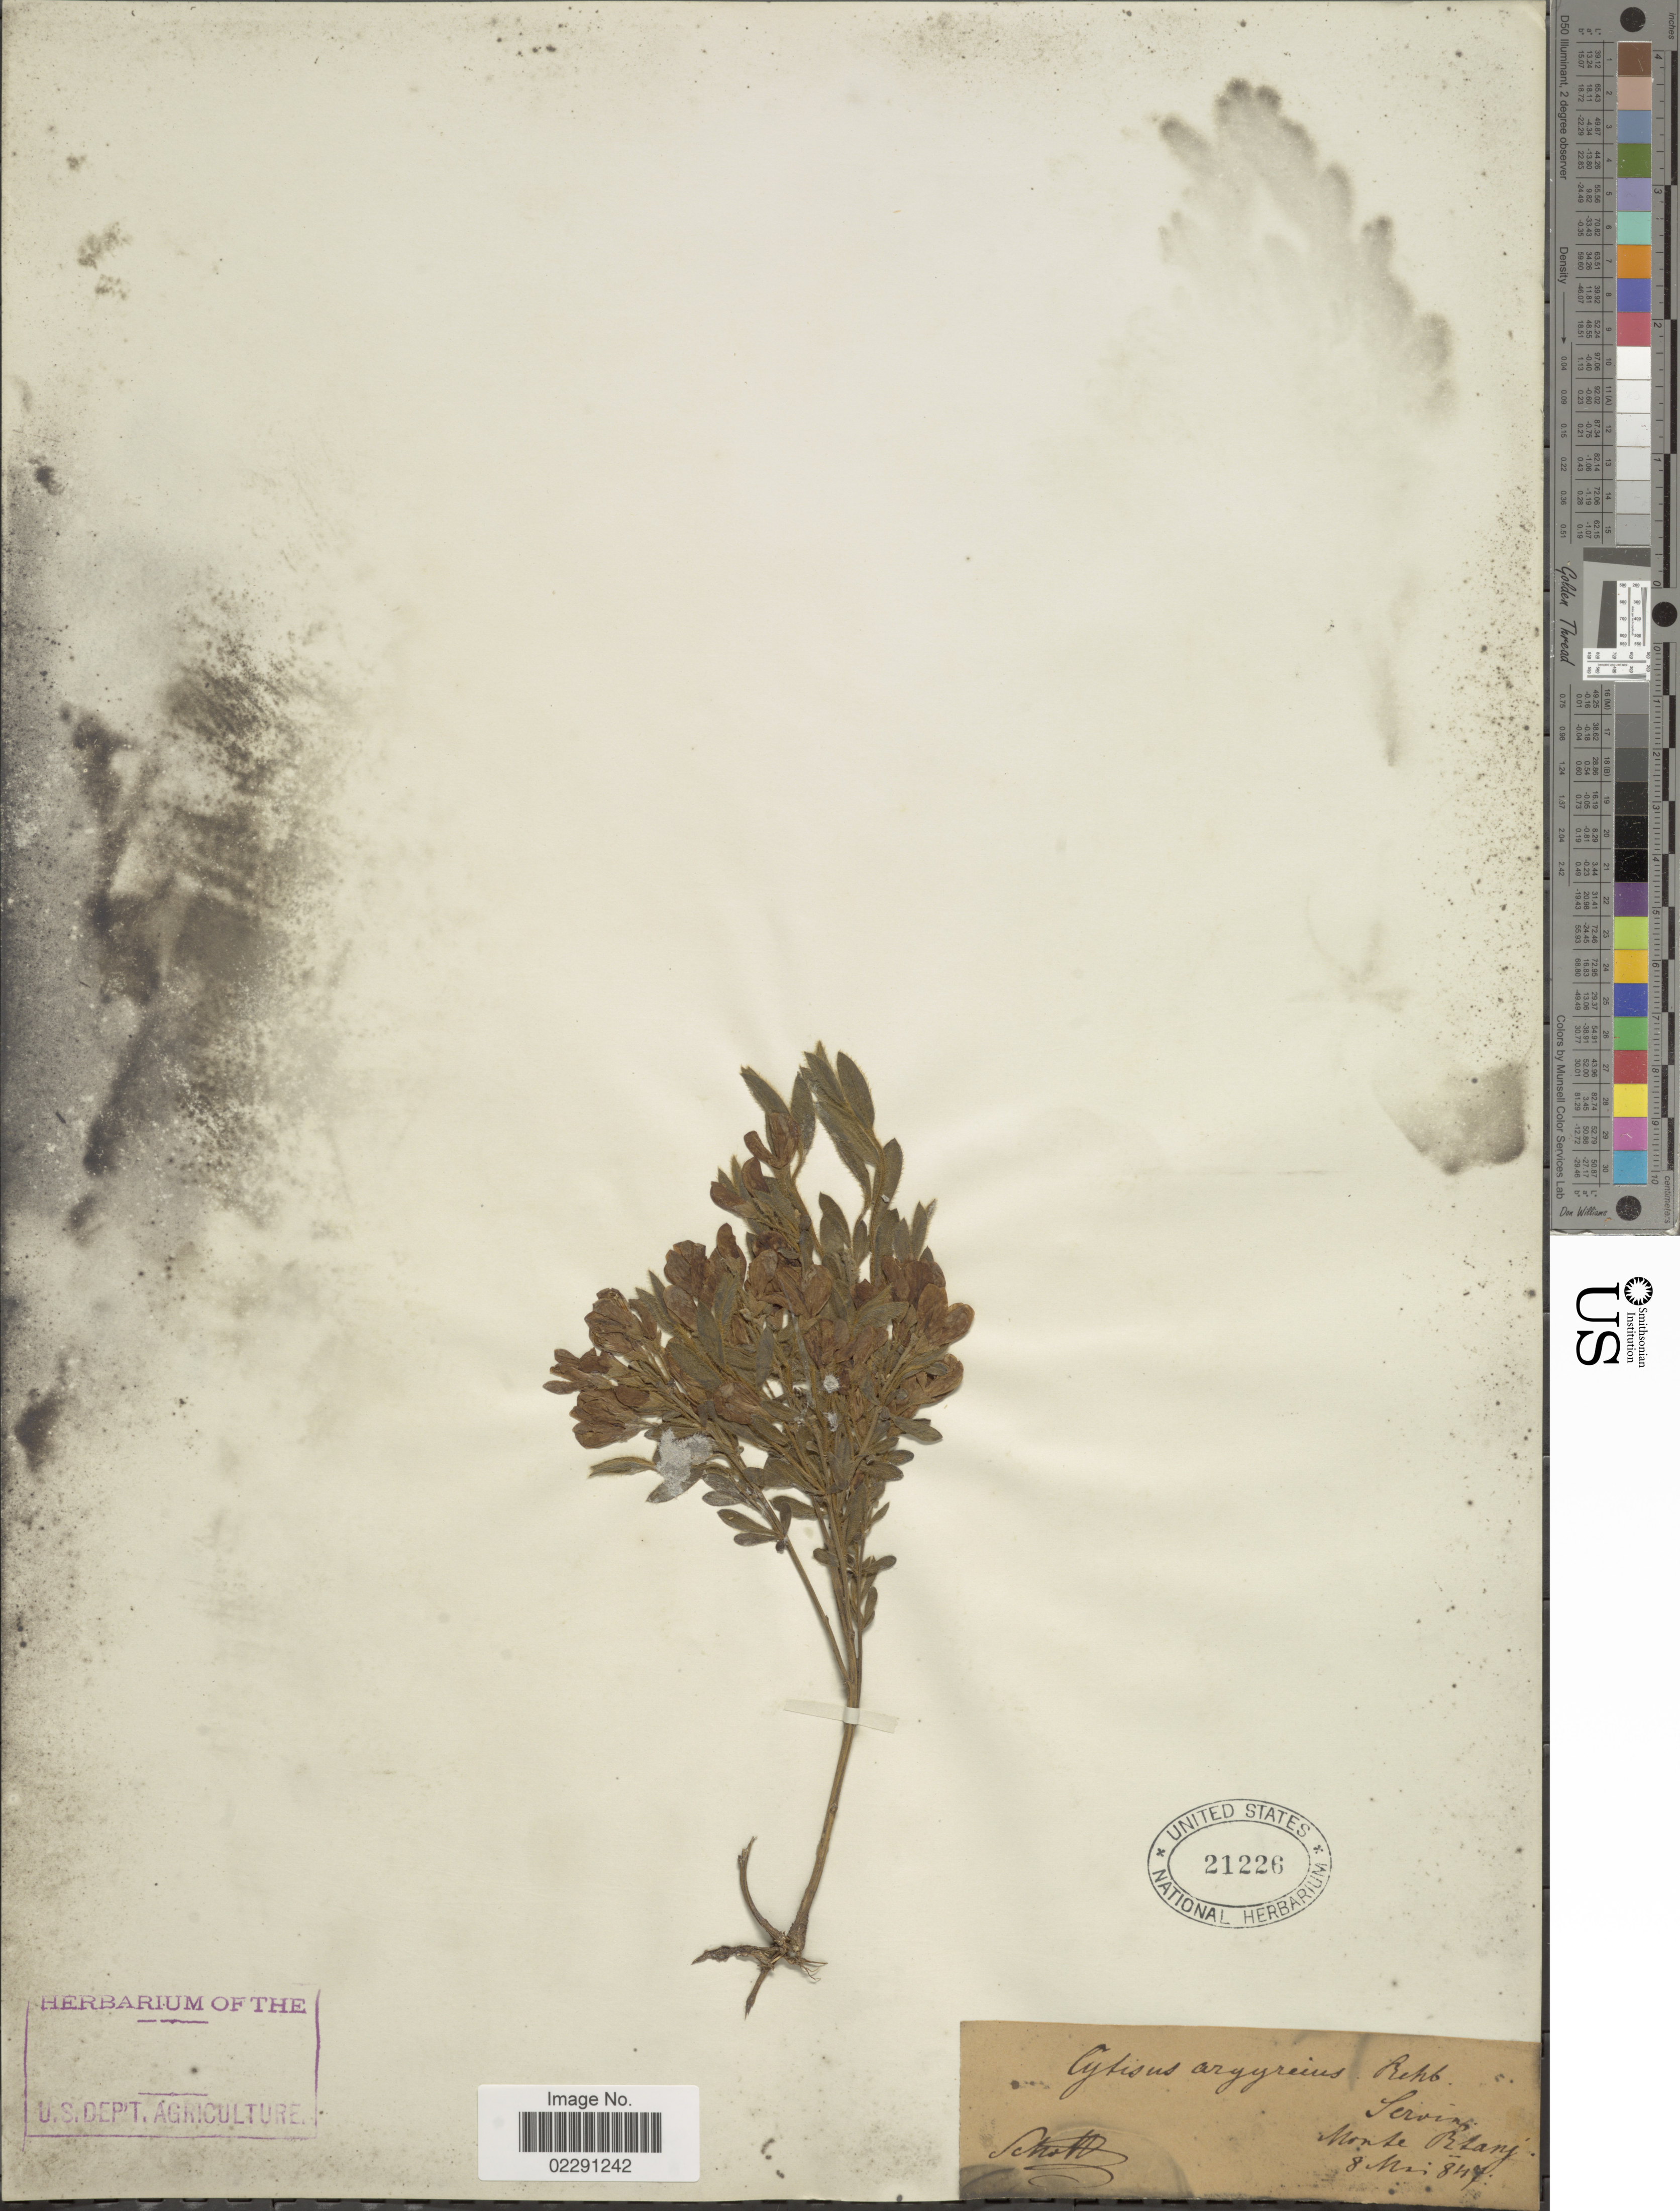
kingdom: Plantae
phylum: Tracheophyta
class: Magnoliopsida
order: Fabales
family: Fabaceae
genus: Cytisus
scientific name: Cytisus spinescens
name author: Sieber ex Spreng.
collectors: Schott, --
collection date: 1847-05-08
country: Serbia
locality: Servia, Monte Rtanj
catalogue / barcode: US 21226